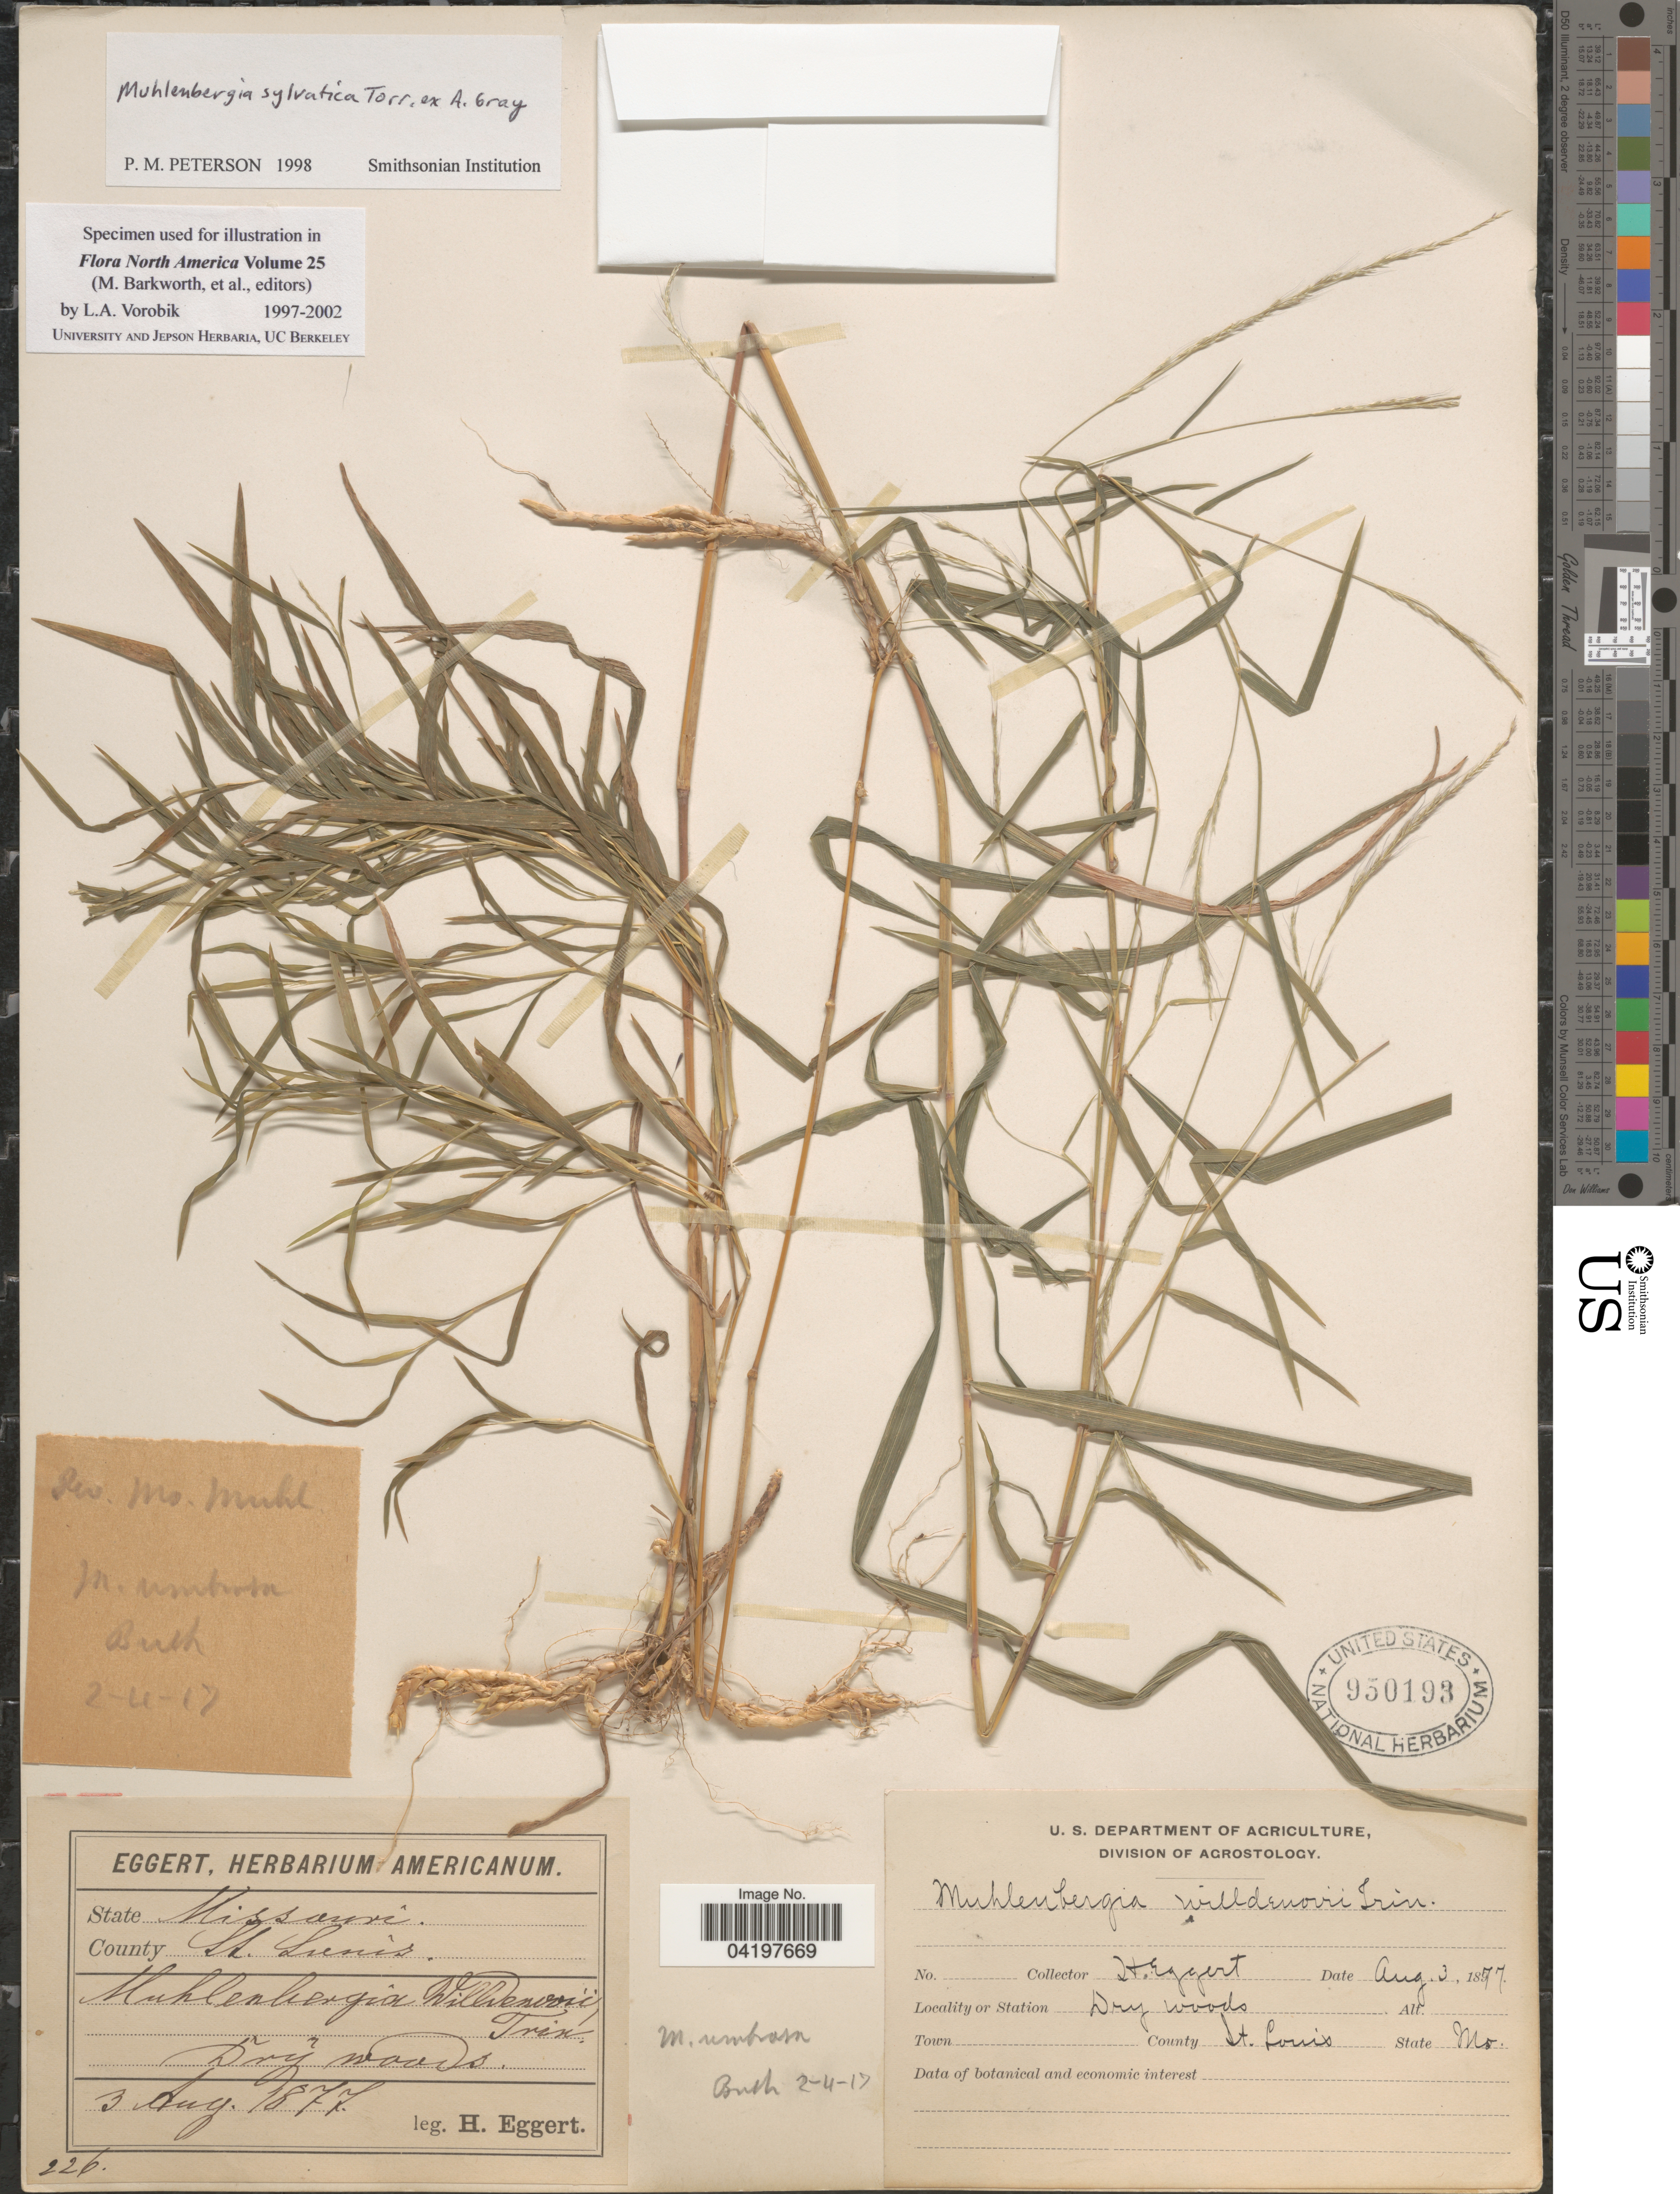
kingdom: Plantae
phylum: Tracheophyta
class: Liliopsida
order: Poales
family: Poaceae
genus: Muhlenbergia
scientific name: Muhlenbergia sylvatica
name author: (Torr.) Torr. ex A. Gray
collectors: H. Eggert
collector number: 226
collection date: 1877-08-03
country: United States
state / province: Missouri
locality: County St. Louis. Dry woods.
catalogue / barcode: US 950193